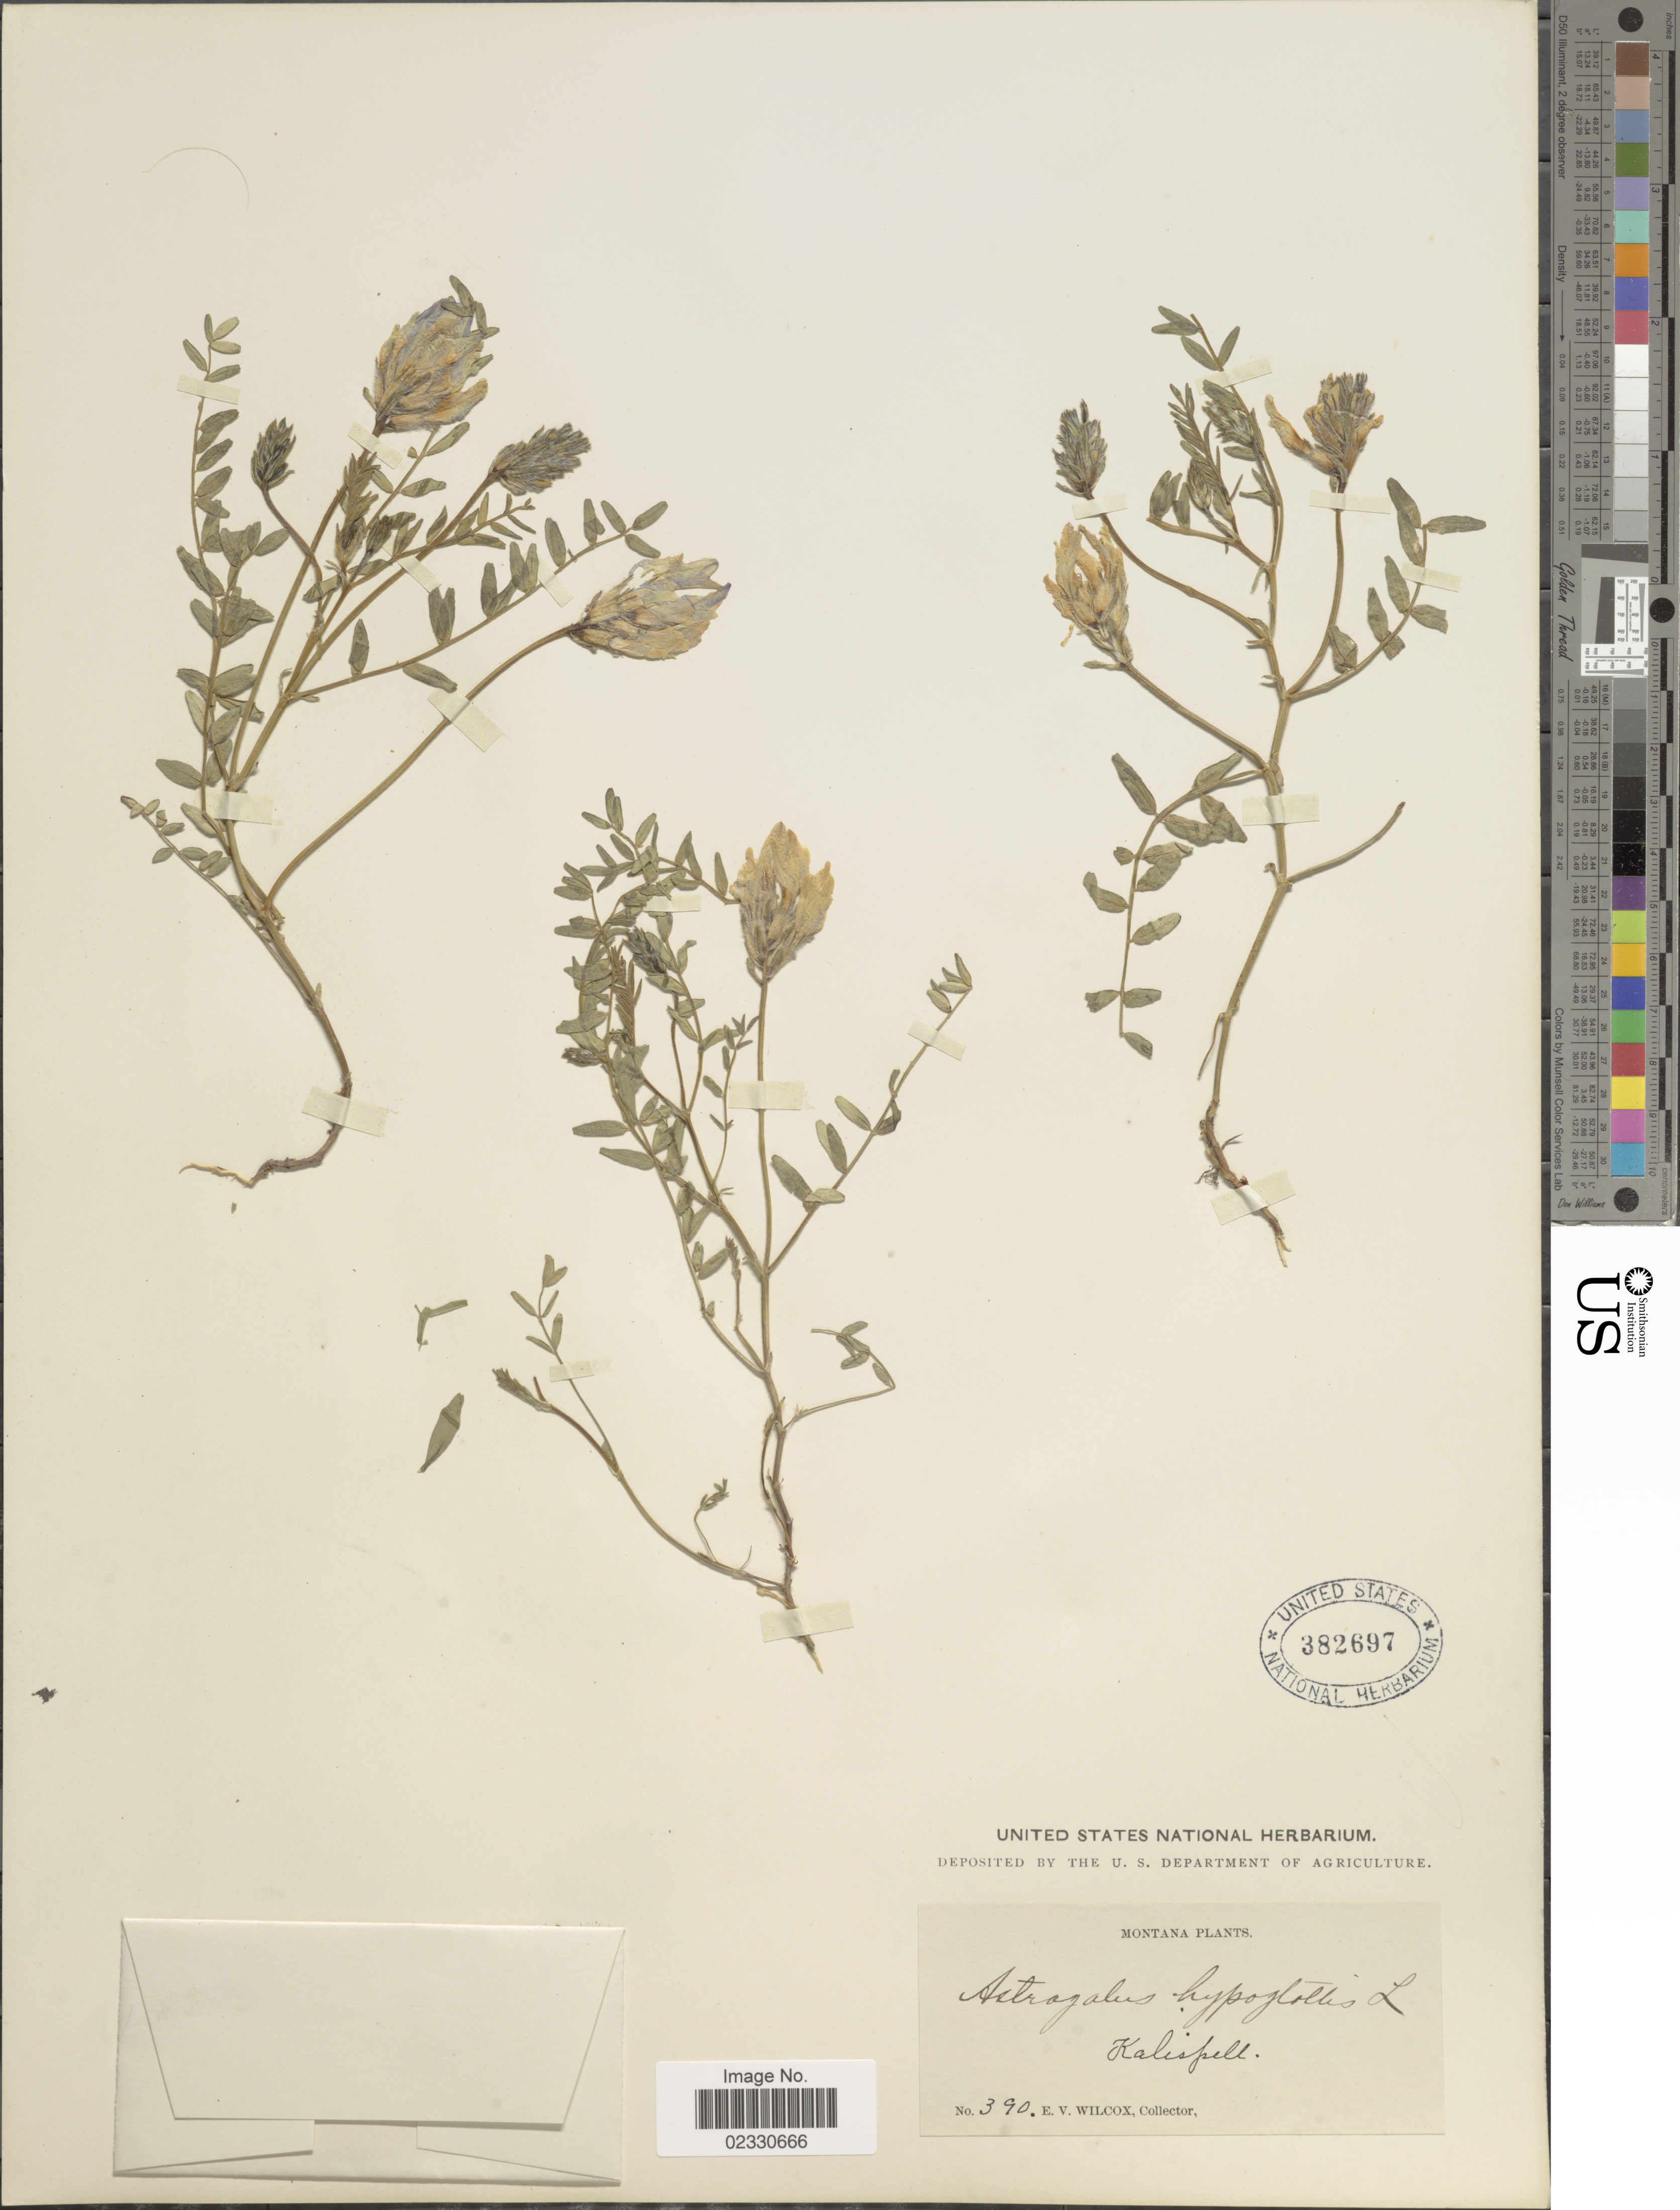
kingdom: Plantae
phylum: Tracheophyta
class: Magnoliopsida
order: Fabales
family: Fabaceae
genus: Astragalus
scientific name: Astragalus dasyglottis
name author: DC.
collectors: E. V. Wilcox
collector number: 390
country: United States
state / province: Montana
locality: Kalispell.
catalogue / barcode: US 382697